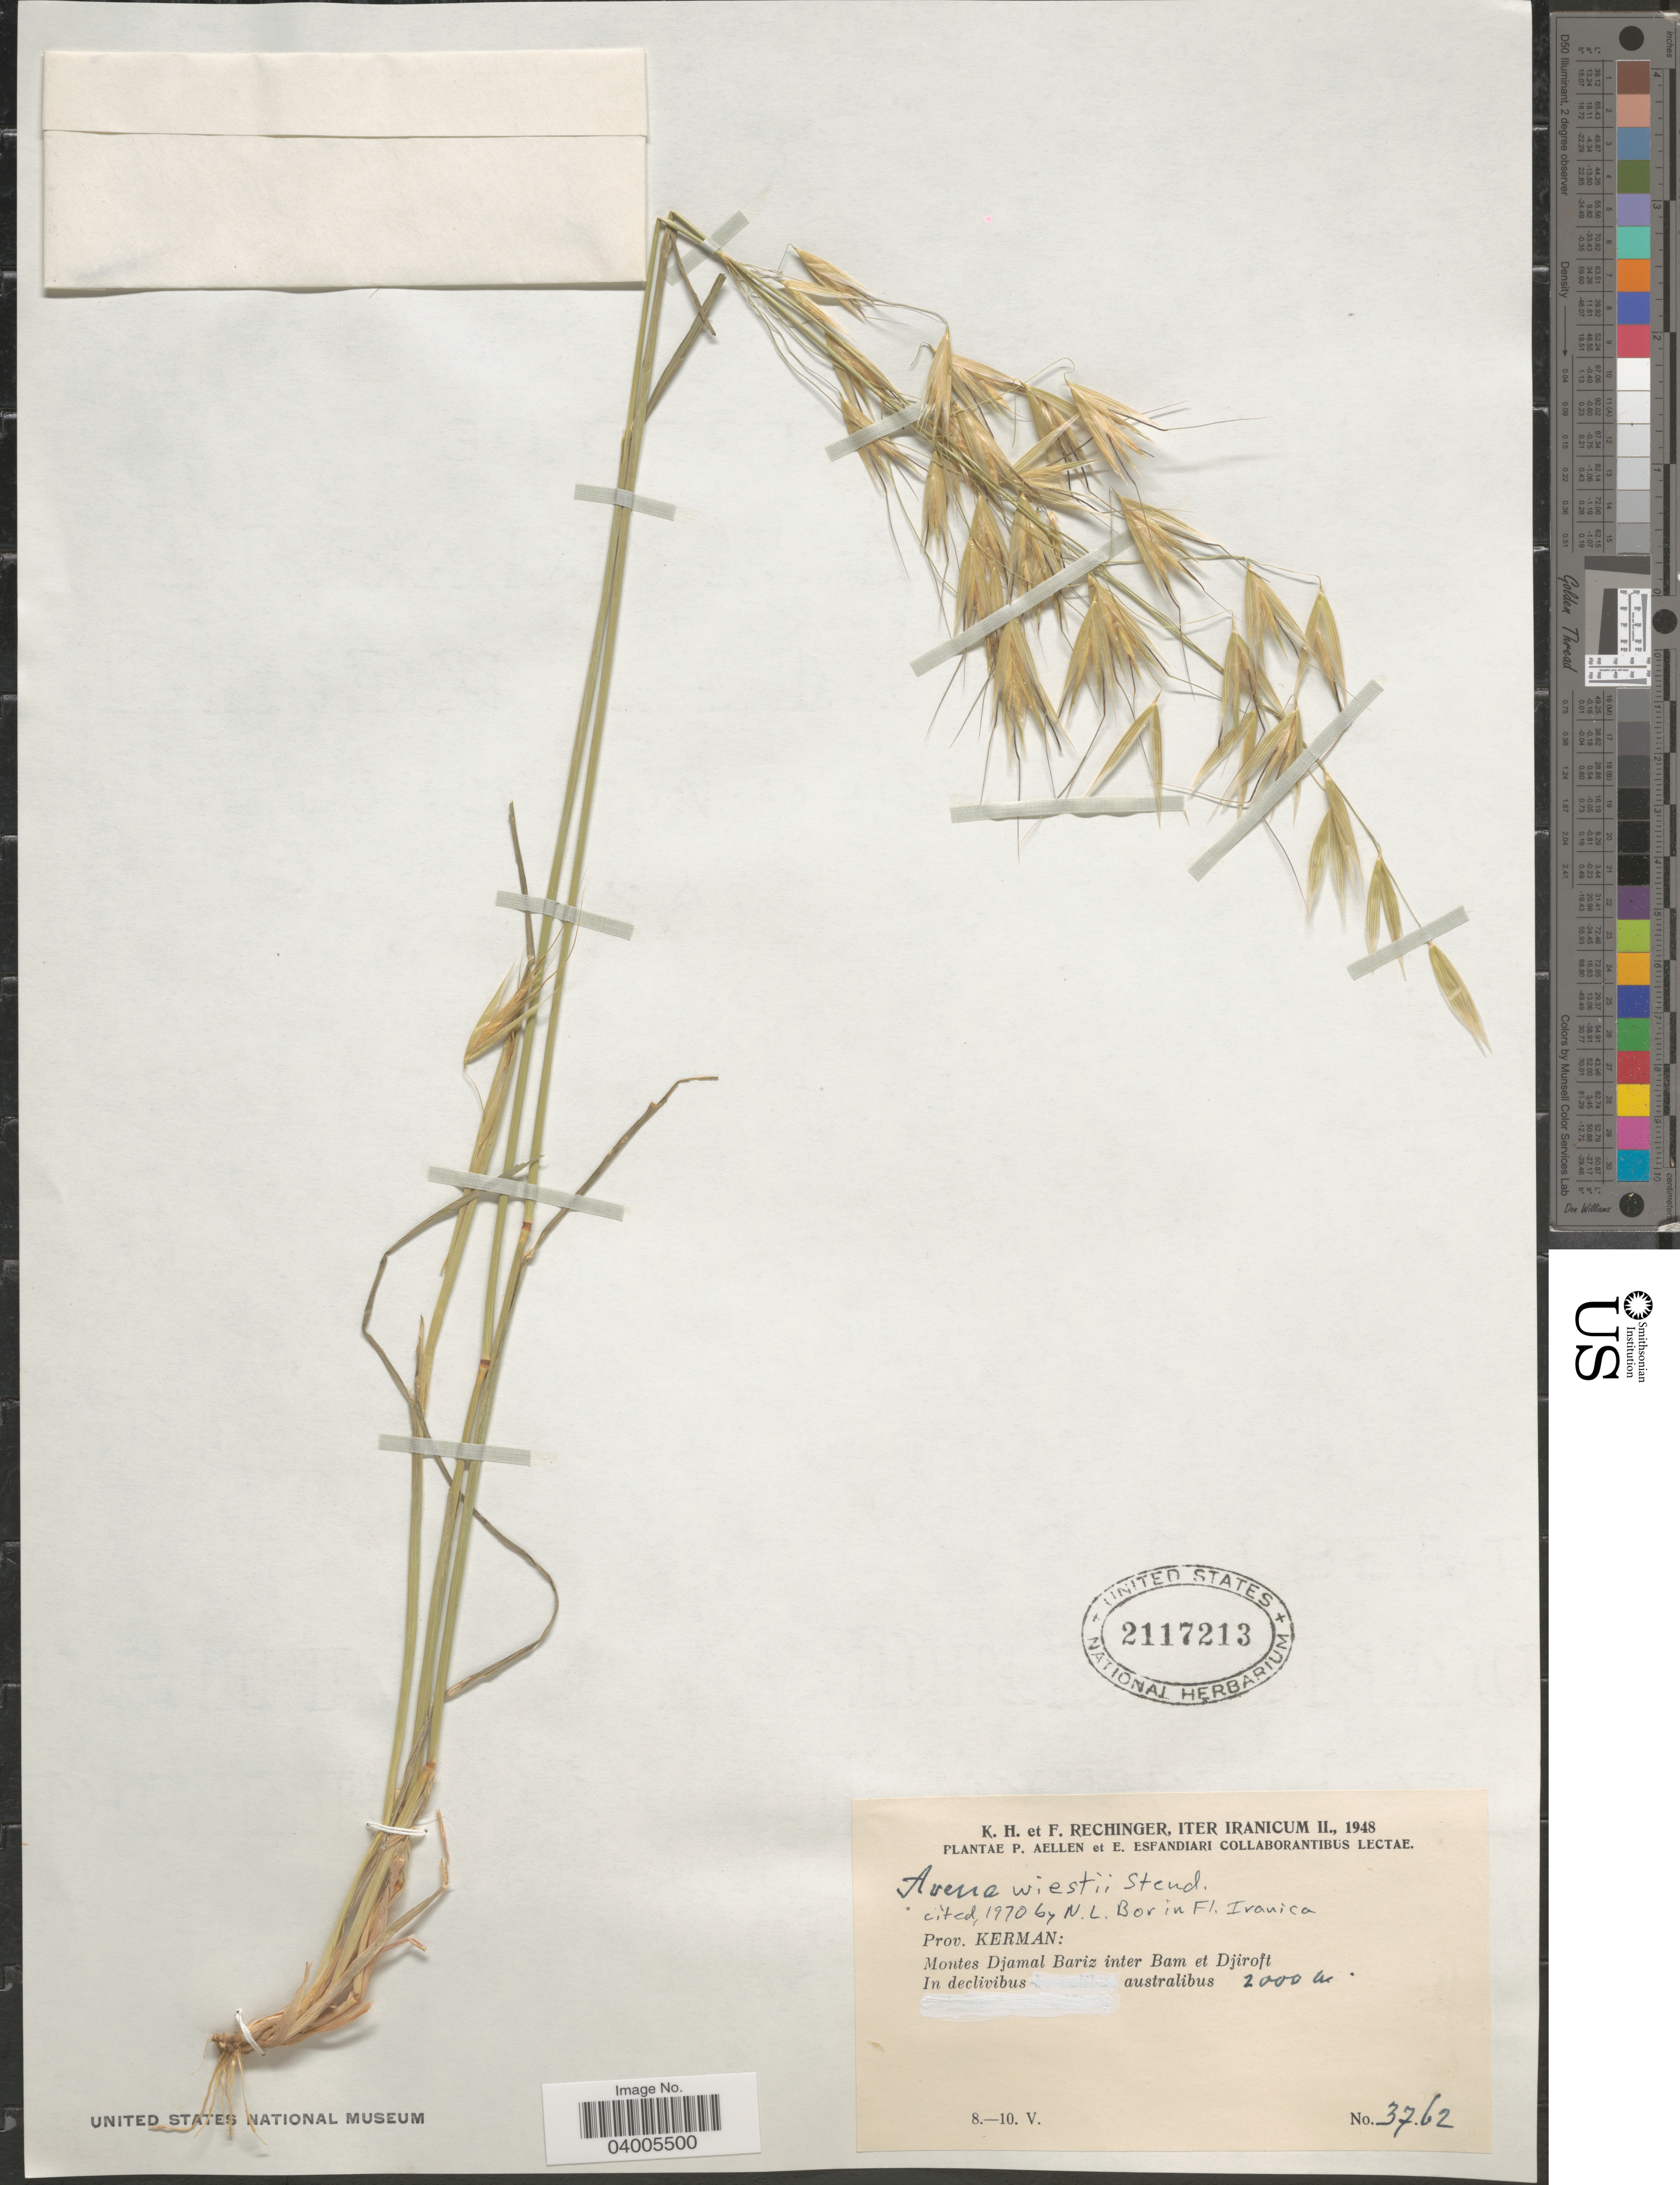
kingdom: Plantae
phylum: Tracheophyta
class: Liliopsida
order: Poales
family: Poaceae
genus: Avena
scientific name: Avena wiestii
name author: Steud.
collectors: K. H. Rechinger & F. Rechinger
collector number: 3762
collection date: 1948-05-08/1948-05-10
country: Iran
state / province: Kerman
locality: Montes Djamal Bariz inter Bam et Djiroft. In declivibus australibus.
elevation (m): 2000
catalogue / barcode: US 2117213